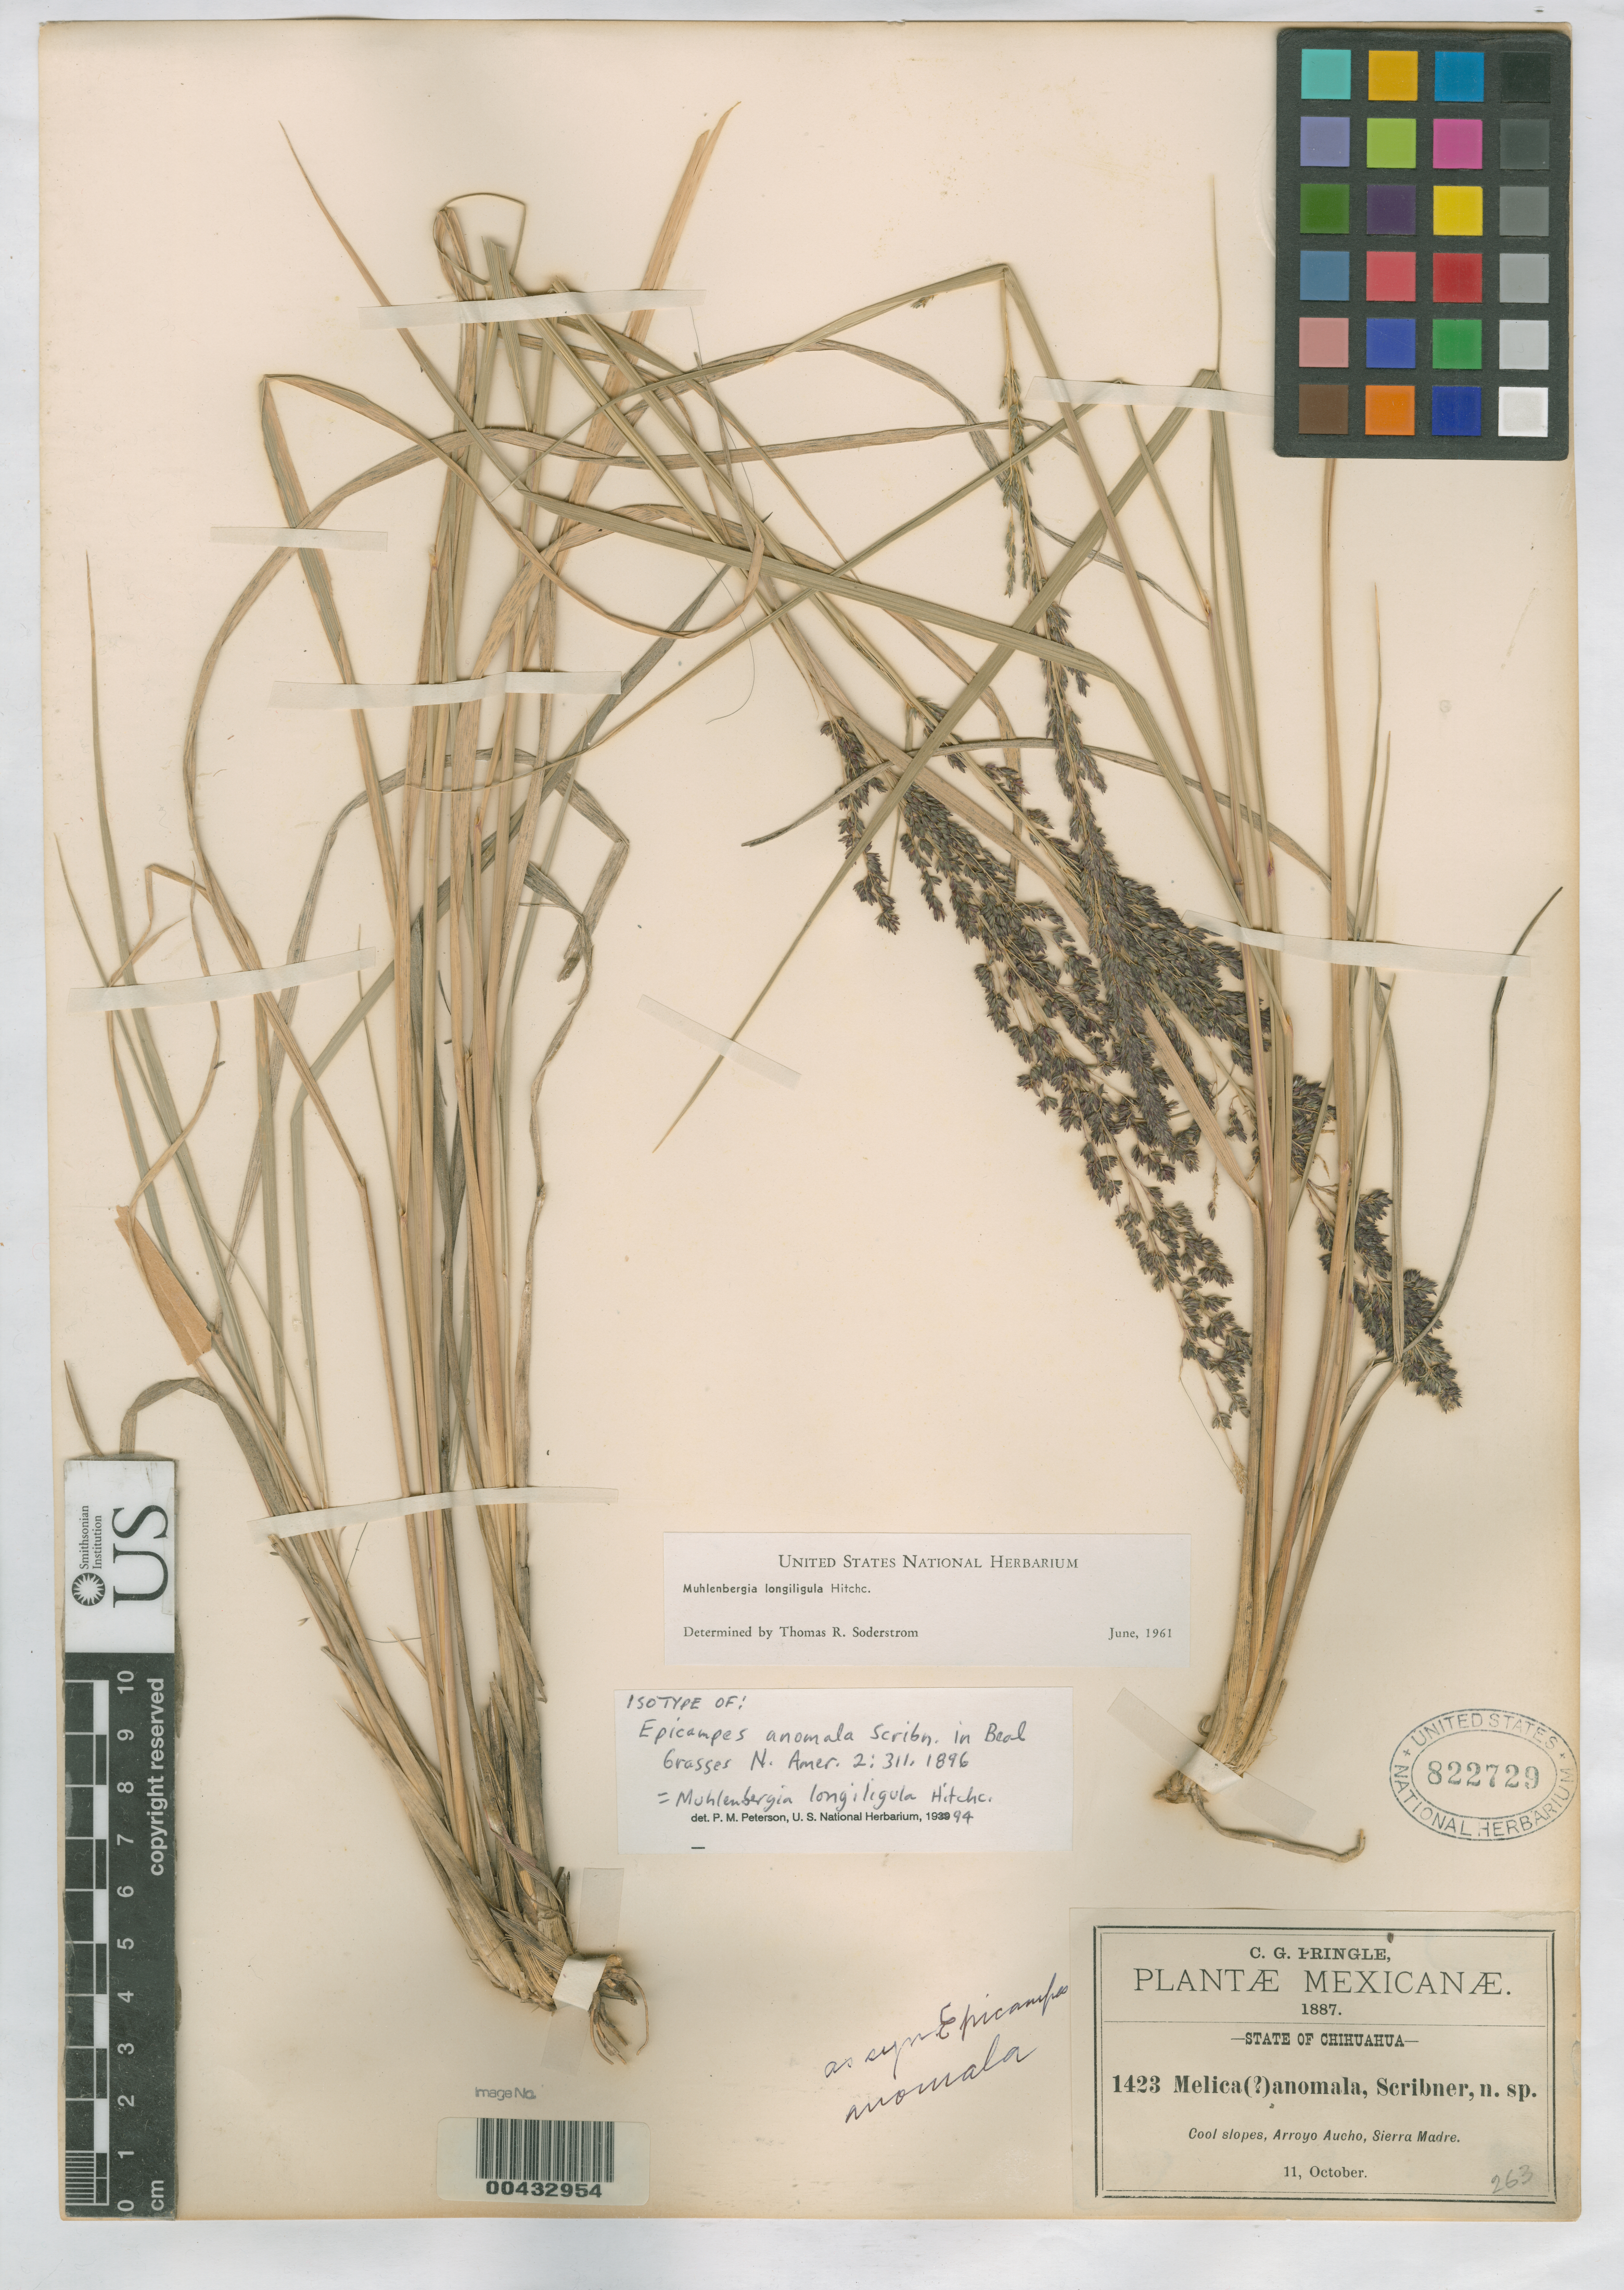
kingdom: Plantae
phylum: Tracheophyta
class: Liliopsida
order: Poales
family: Poaceae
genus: Epicampes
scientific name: Epicampes anomala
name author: Scribn. ex W.J. Beal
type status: Isotype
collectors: C. G. Pringle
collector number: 1423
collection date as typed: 11 Oct 1887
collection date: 1887-10-11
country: Mexico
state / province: Chihuahua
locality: Arroyo Aucho, Sierra Madre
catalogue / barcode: US 822729